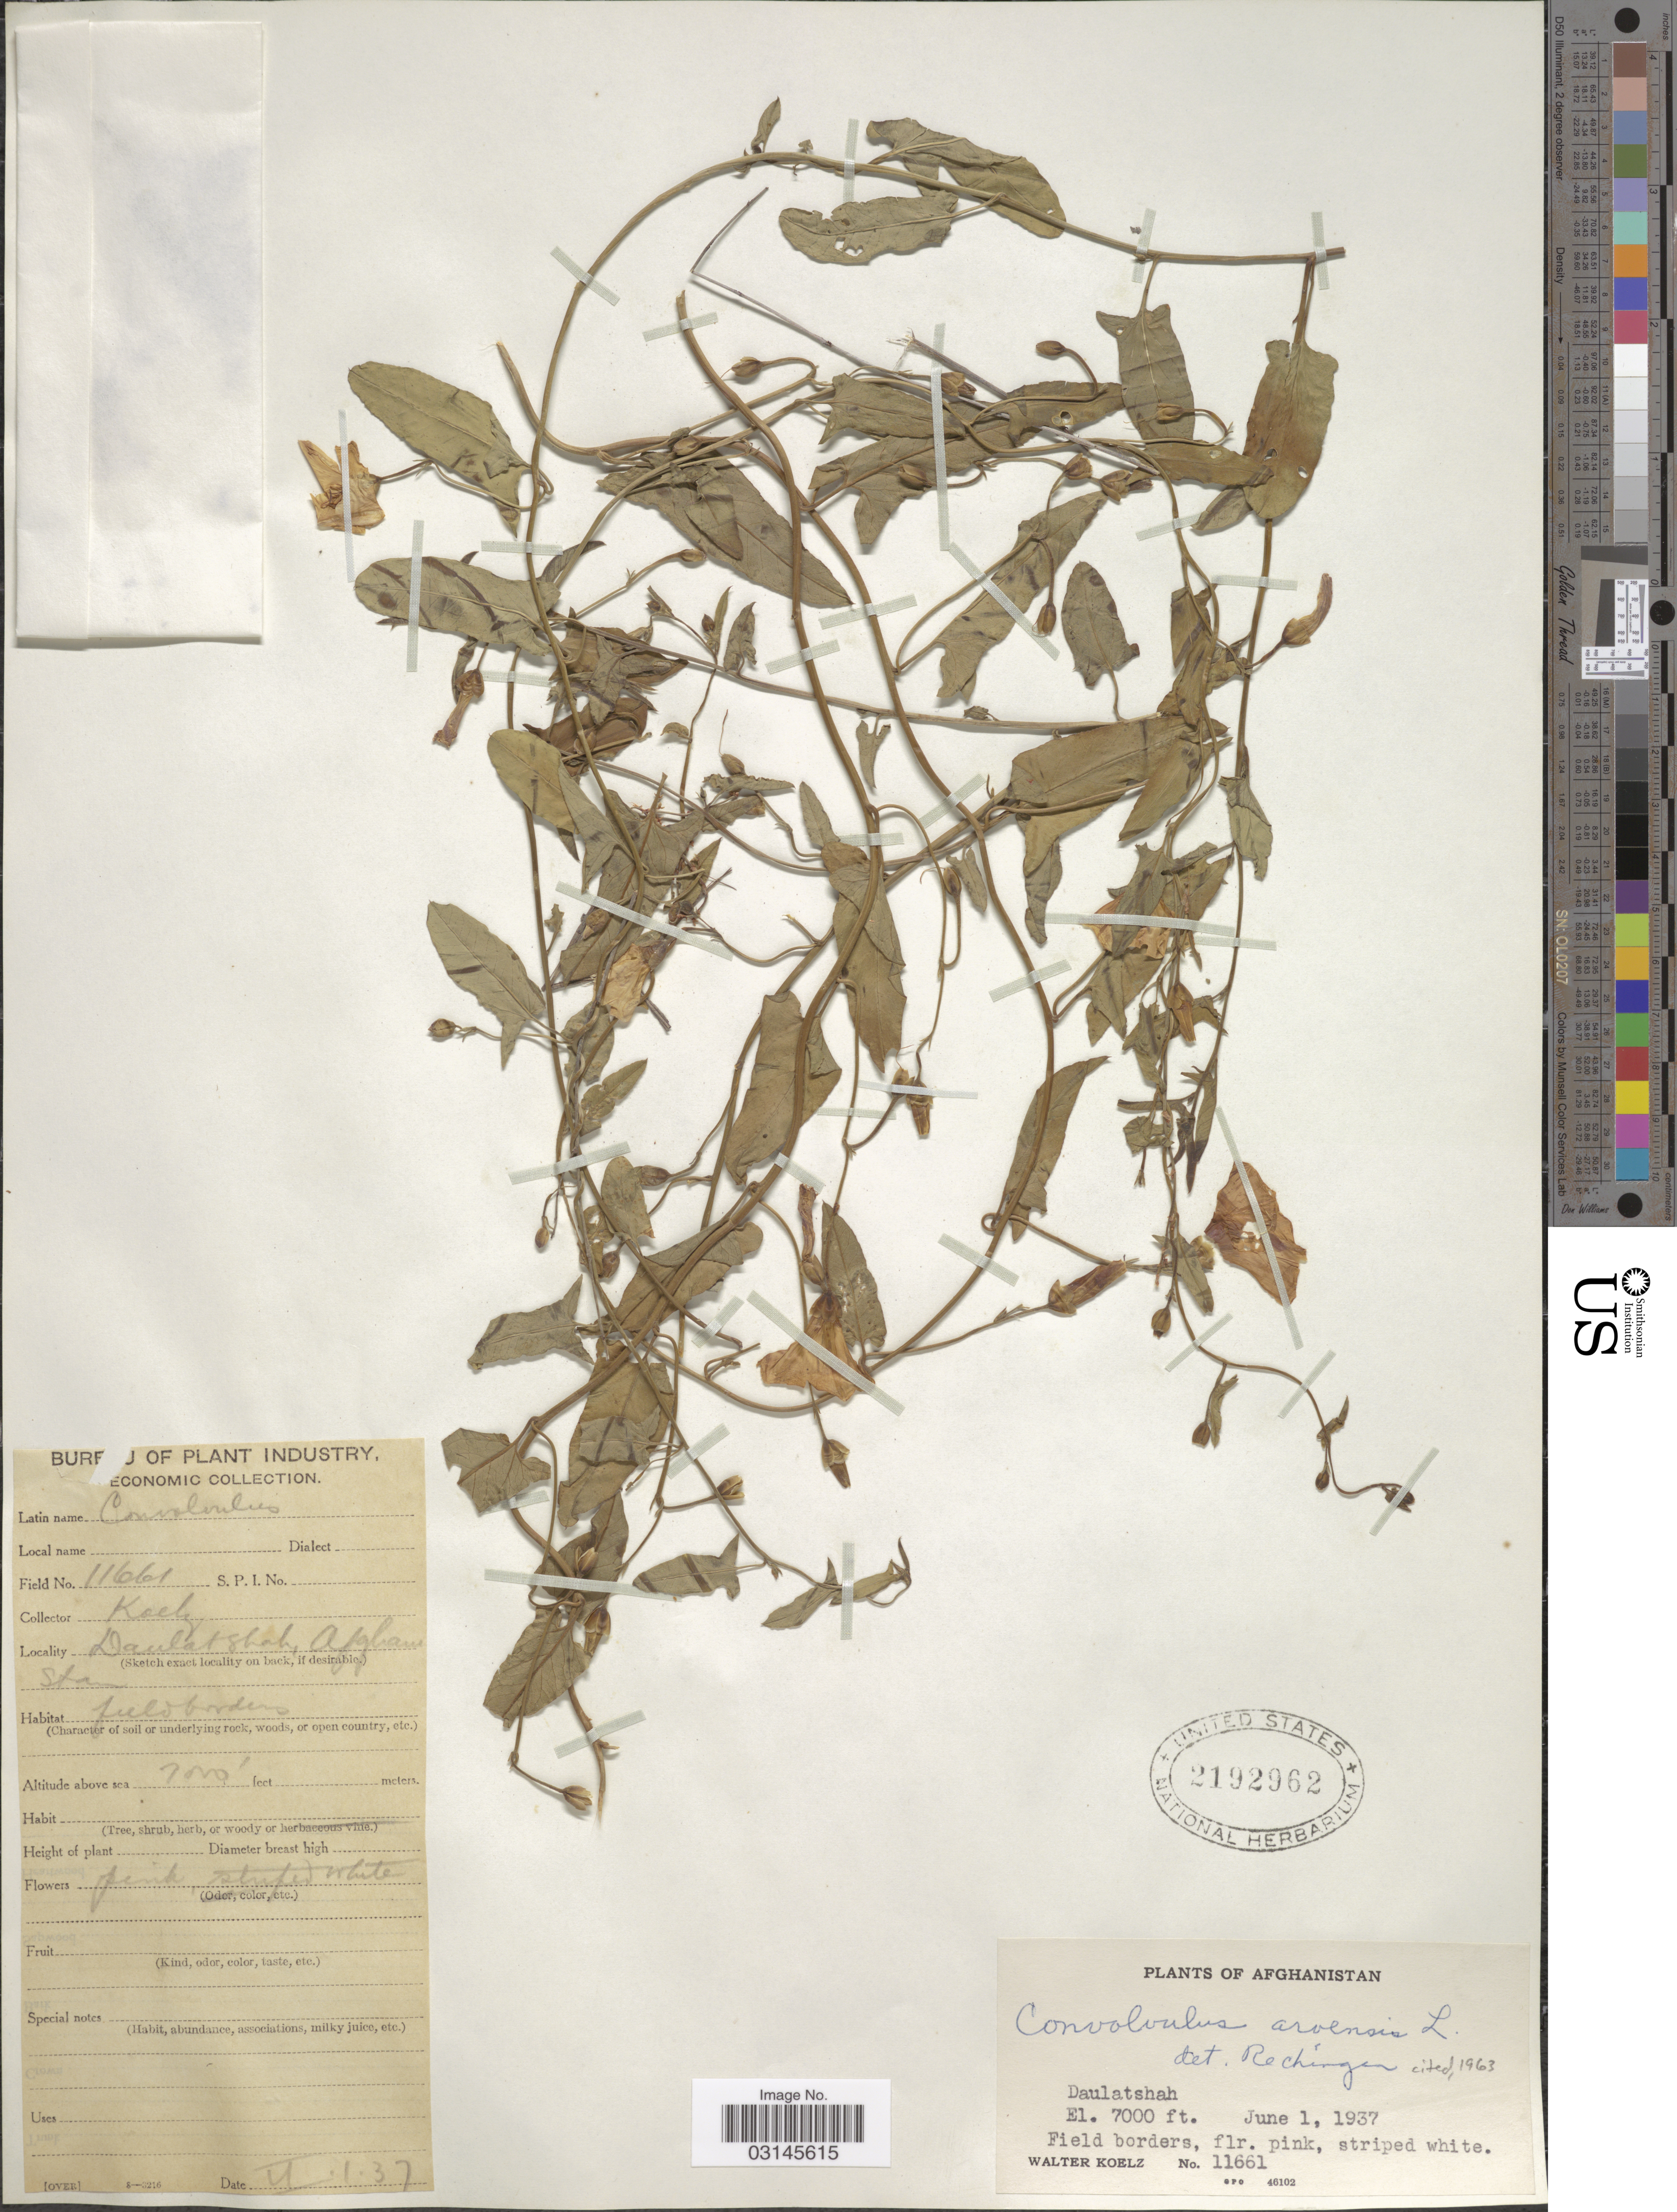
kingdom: Plantae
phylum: Tracheophyta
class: Magnoliopsida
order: Solanales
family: Convolvulaceae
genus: Convolvulus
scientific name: Convolvulus arvensis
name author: L.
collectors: W. N. Koelz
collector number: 11661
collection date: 1937-06-01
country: Afghanistan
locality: Daulatshah.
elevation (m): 2134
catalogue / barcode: US 2192962